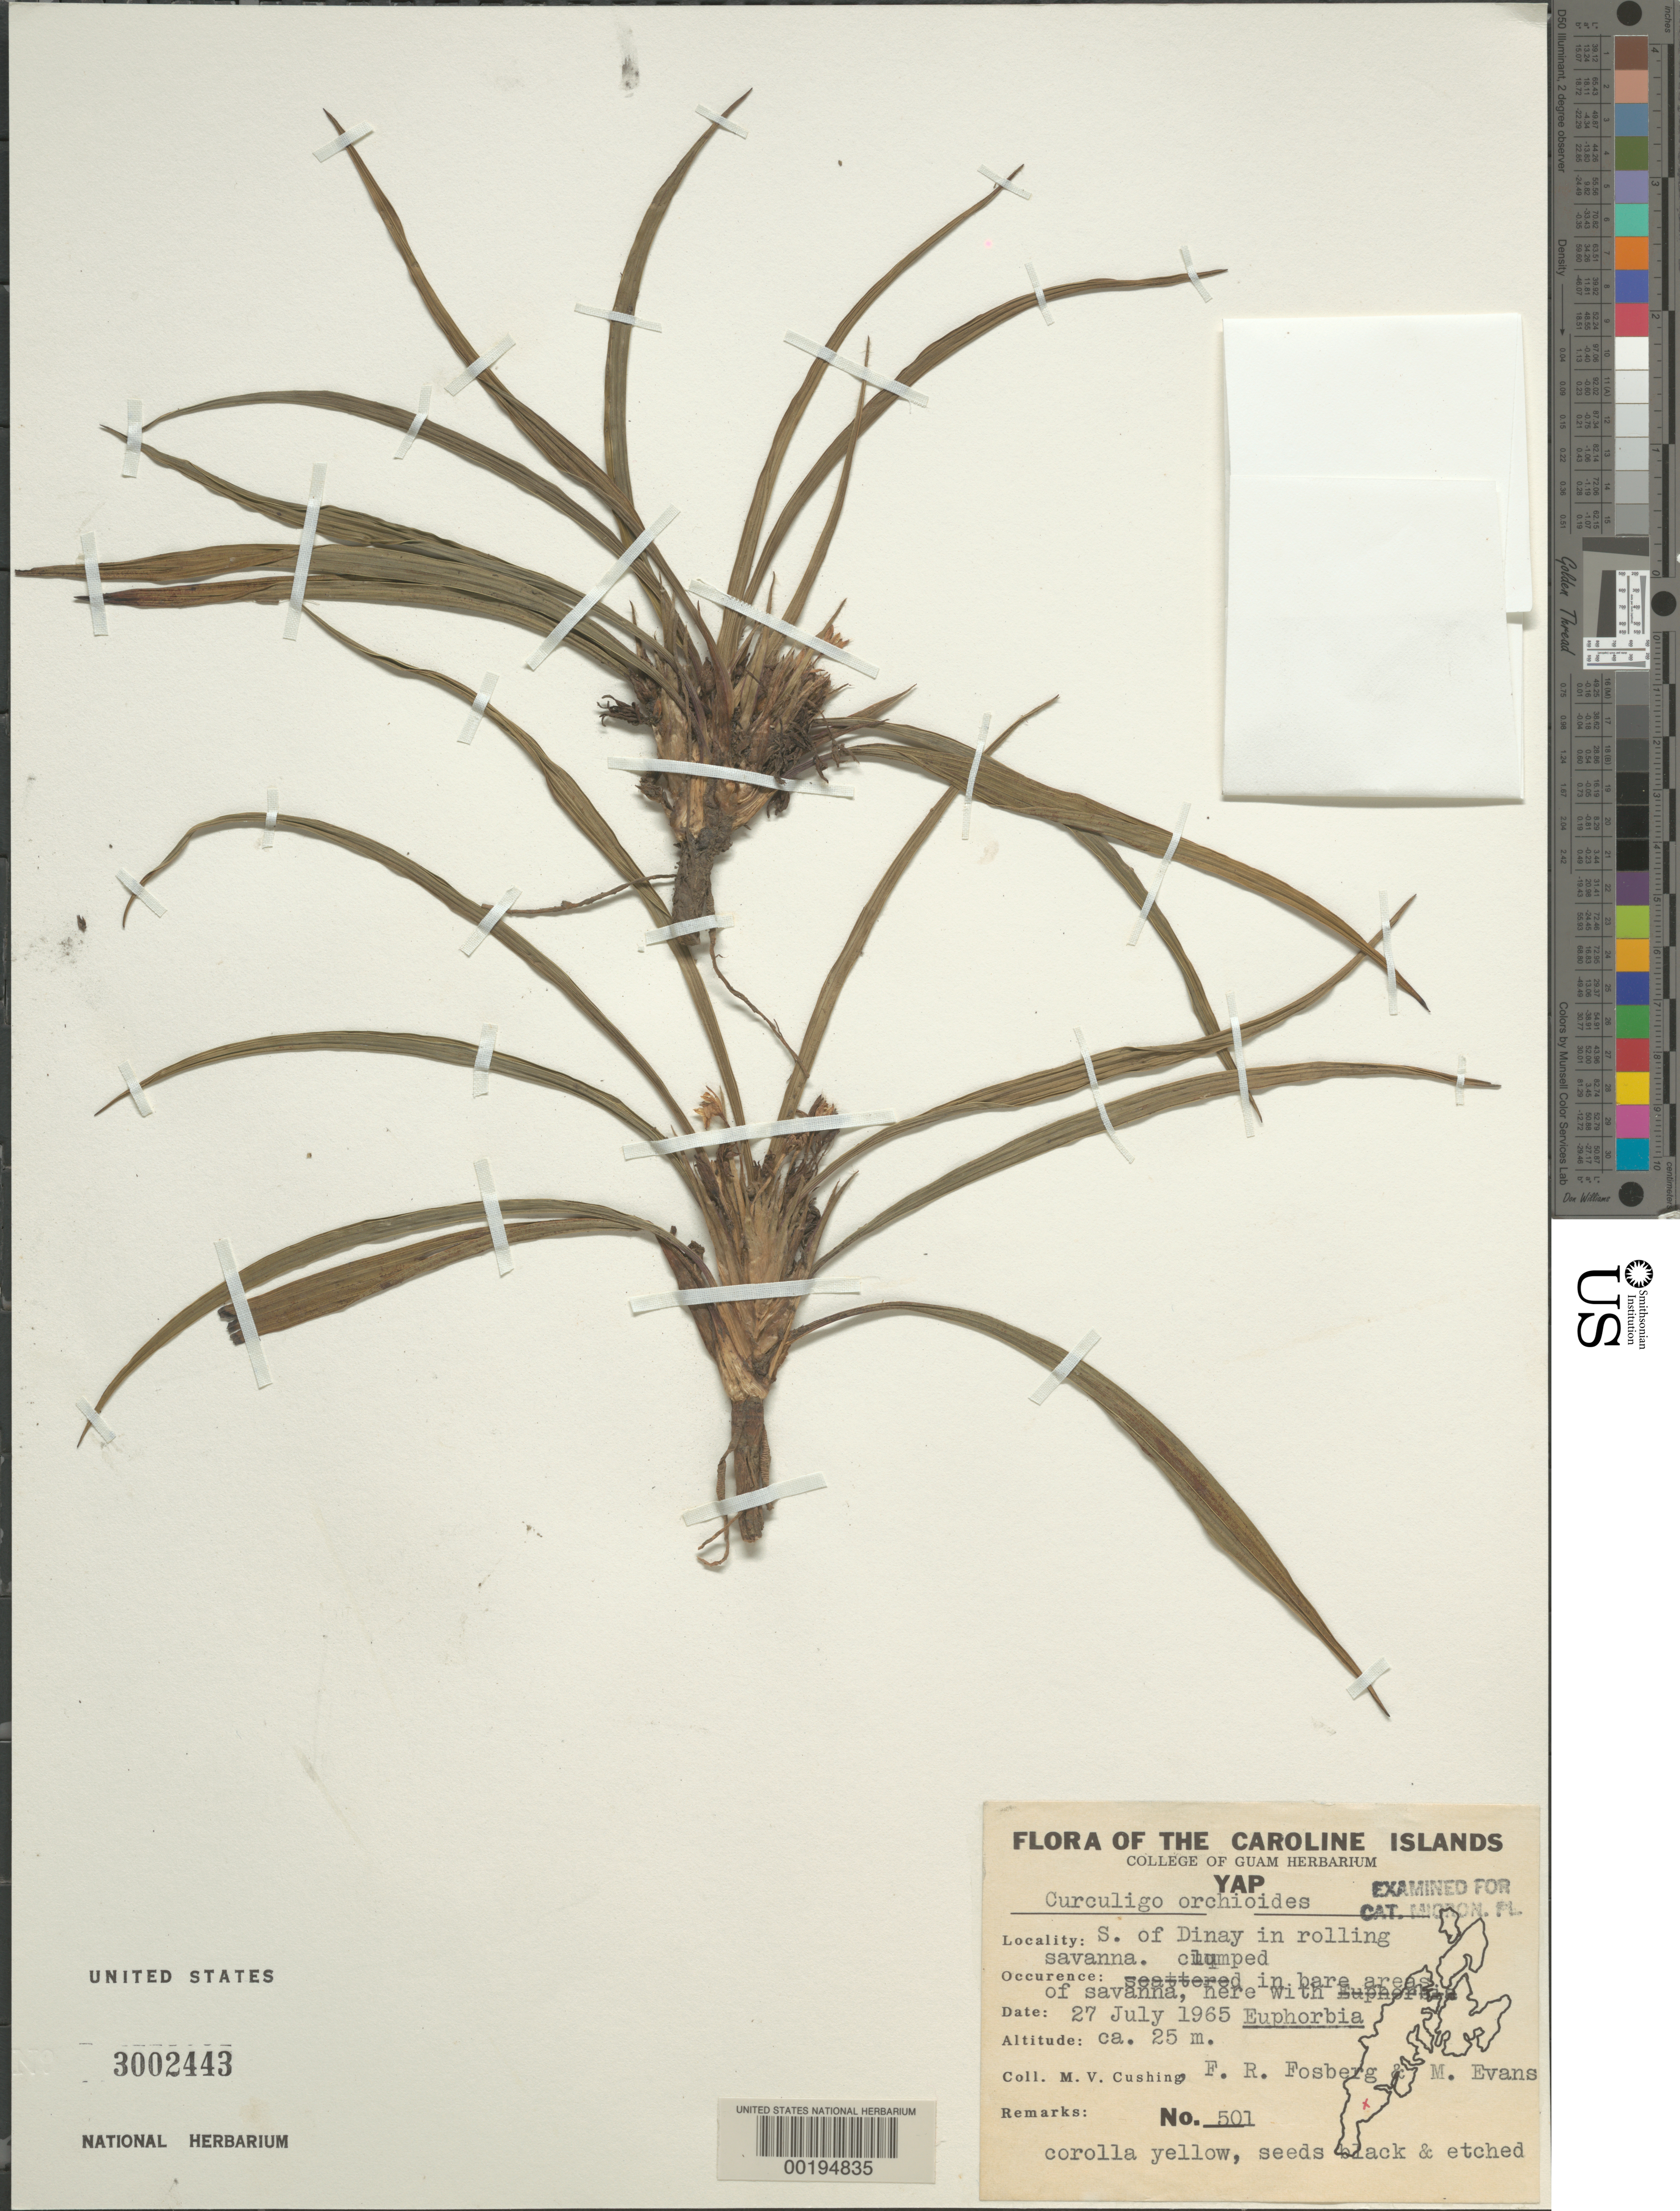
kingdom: Plantae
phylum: Tracheophyta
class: Liliopsida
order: Asparagales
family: Hypoxidaceae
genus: Curculigo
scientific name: Curculigo orchioides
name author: Gaertn.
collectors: M. V. Cushing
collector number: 501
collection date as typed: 27 Jul 1965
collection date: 1965-07-27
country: Micronesia, Federated States of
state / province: Yap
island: Yap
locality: S of Dinay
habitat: In rolling savanna, clumped in bare areas of savanna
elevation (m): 25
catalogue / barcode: US 3002443